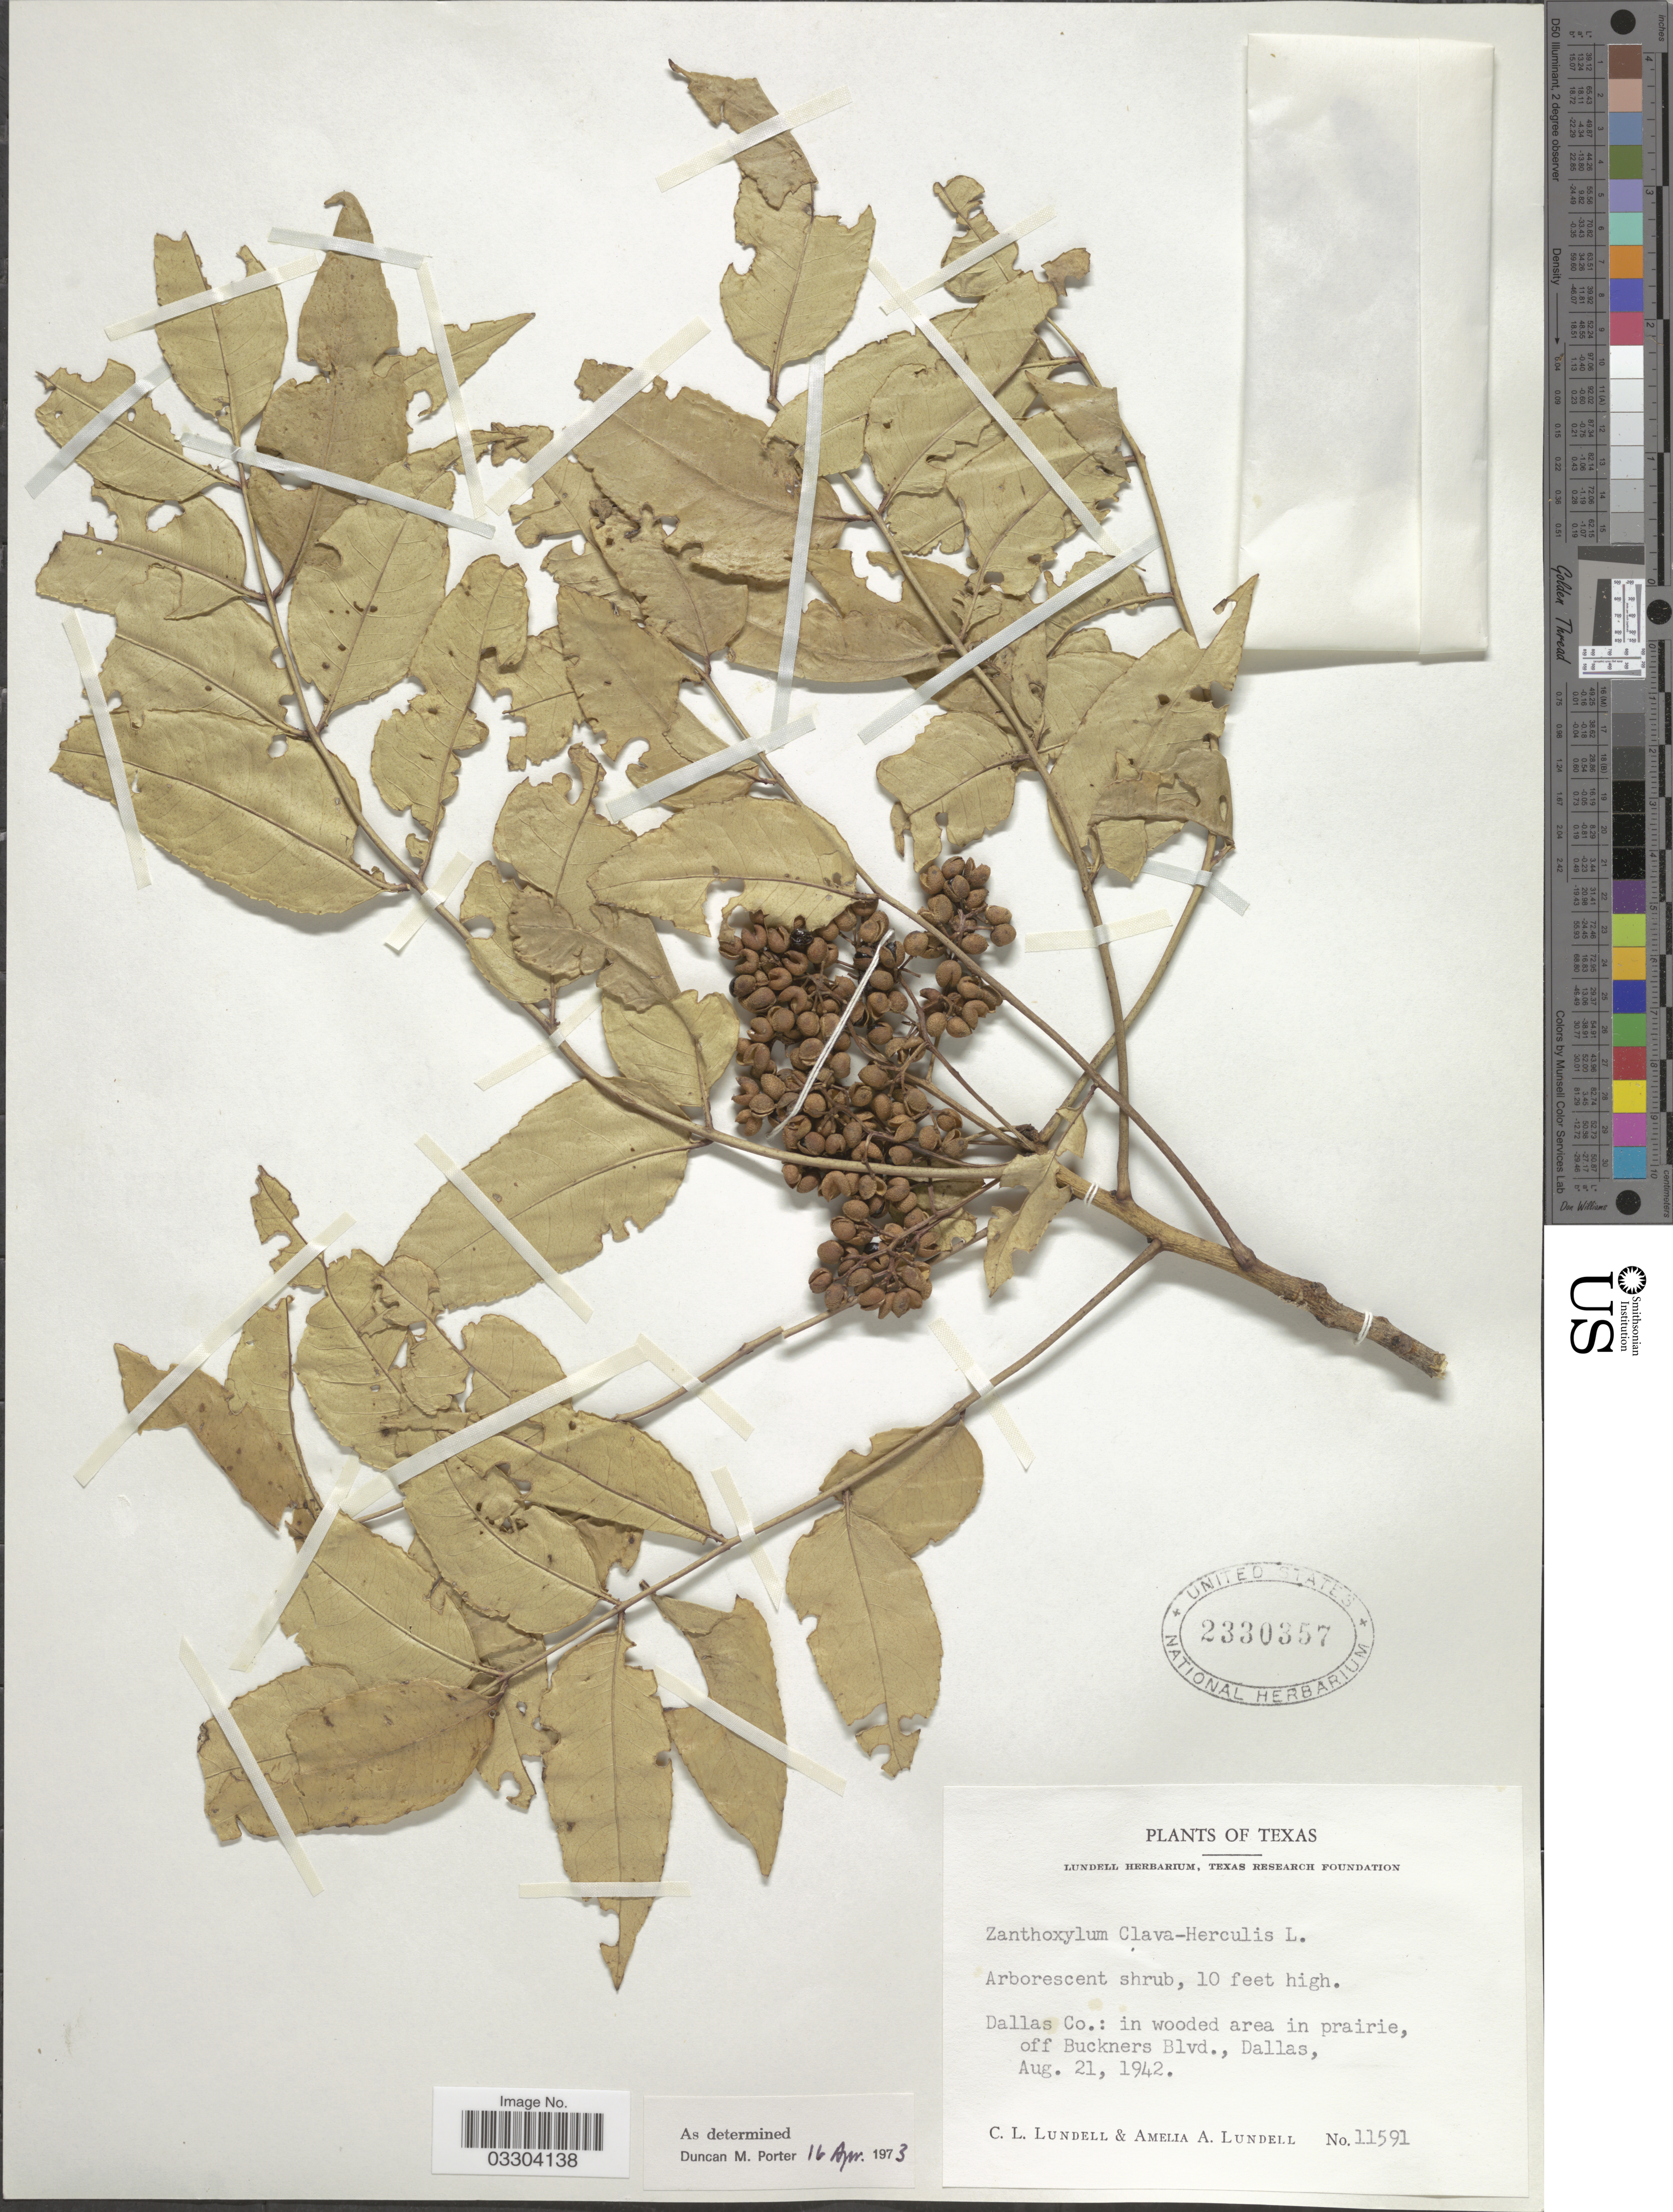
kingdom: Plantae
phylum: Tracheophyta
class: Magnoliopsida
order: Sapindales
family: Rutaceae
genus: Zanthoxylum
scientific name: Zanthoxylum clava-herculis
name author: L.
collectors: C. L. Lundell & A. A. Lundell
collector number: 11591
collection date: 1942-08-21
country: United States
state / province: Texas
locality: Dallas Co.: in wooded area in prairie, off Buckners Blvd., Dallas.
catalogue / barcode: US 2330357